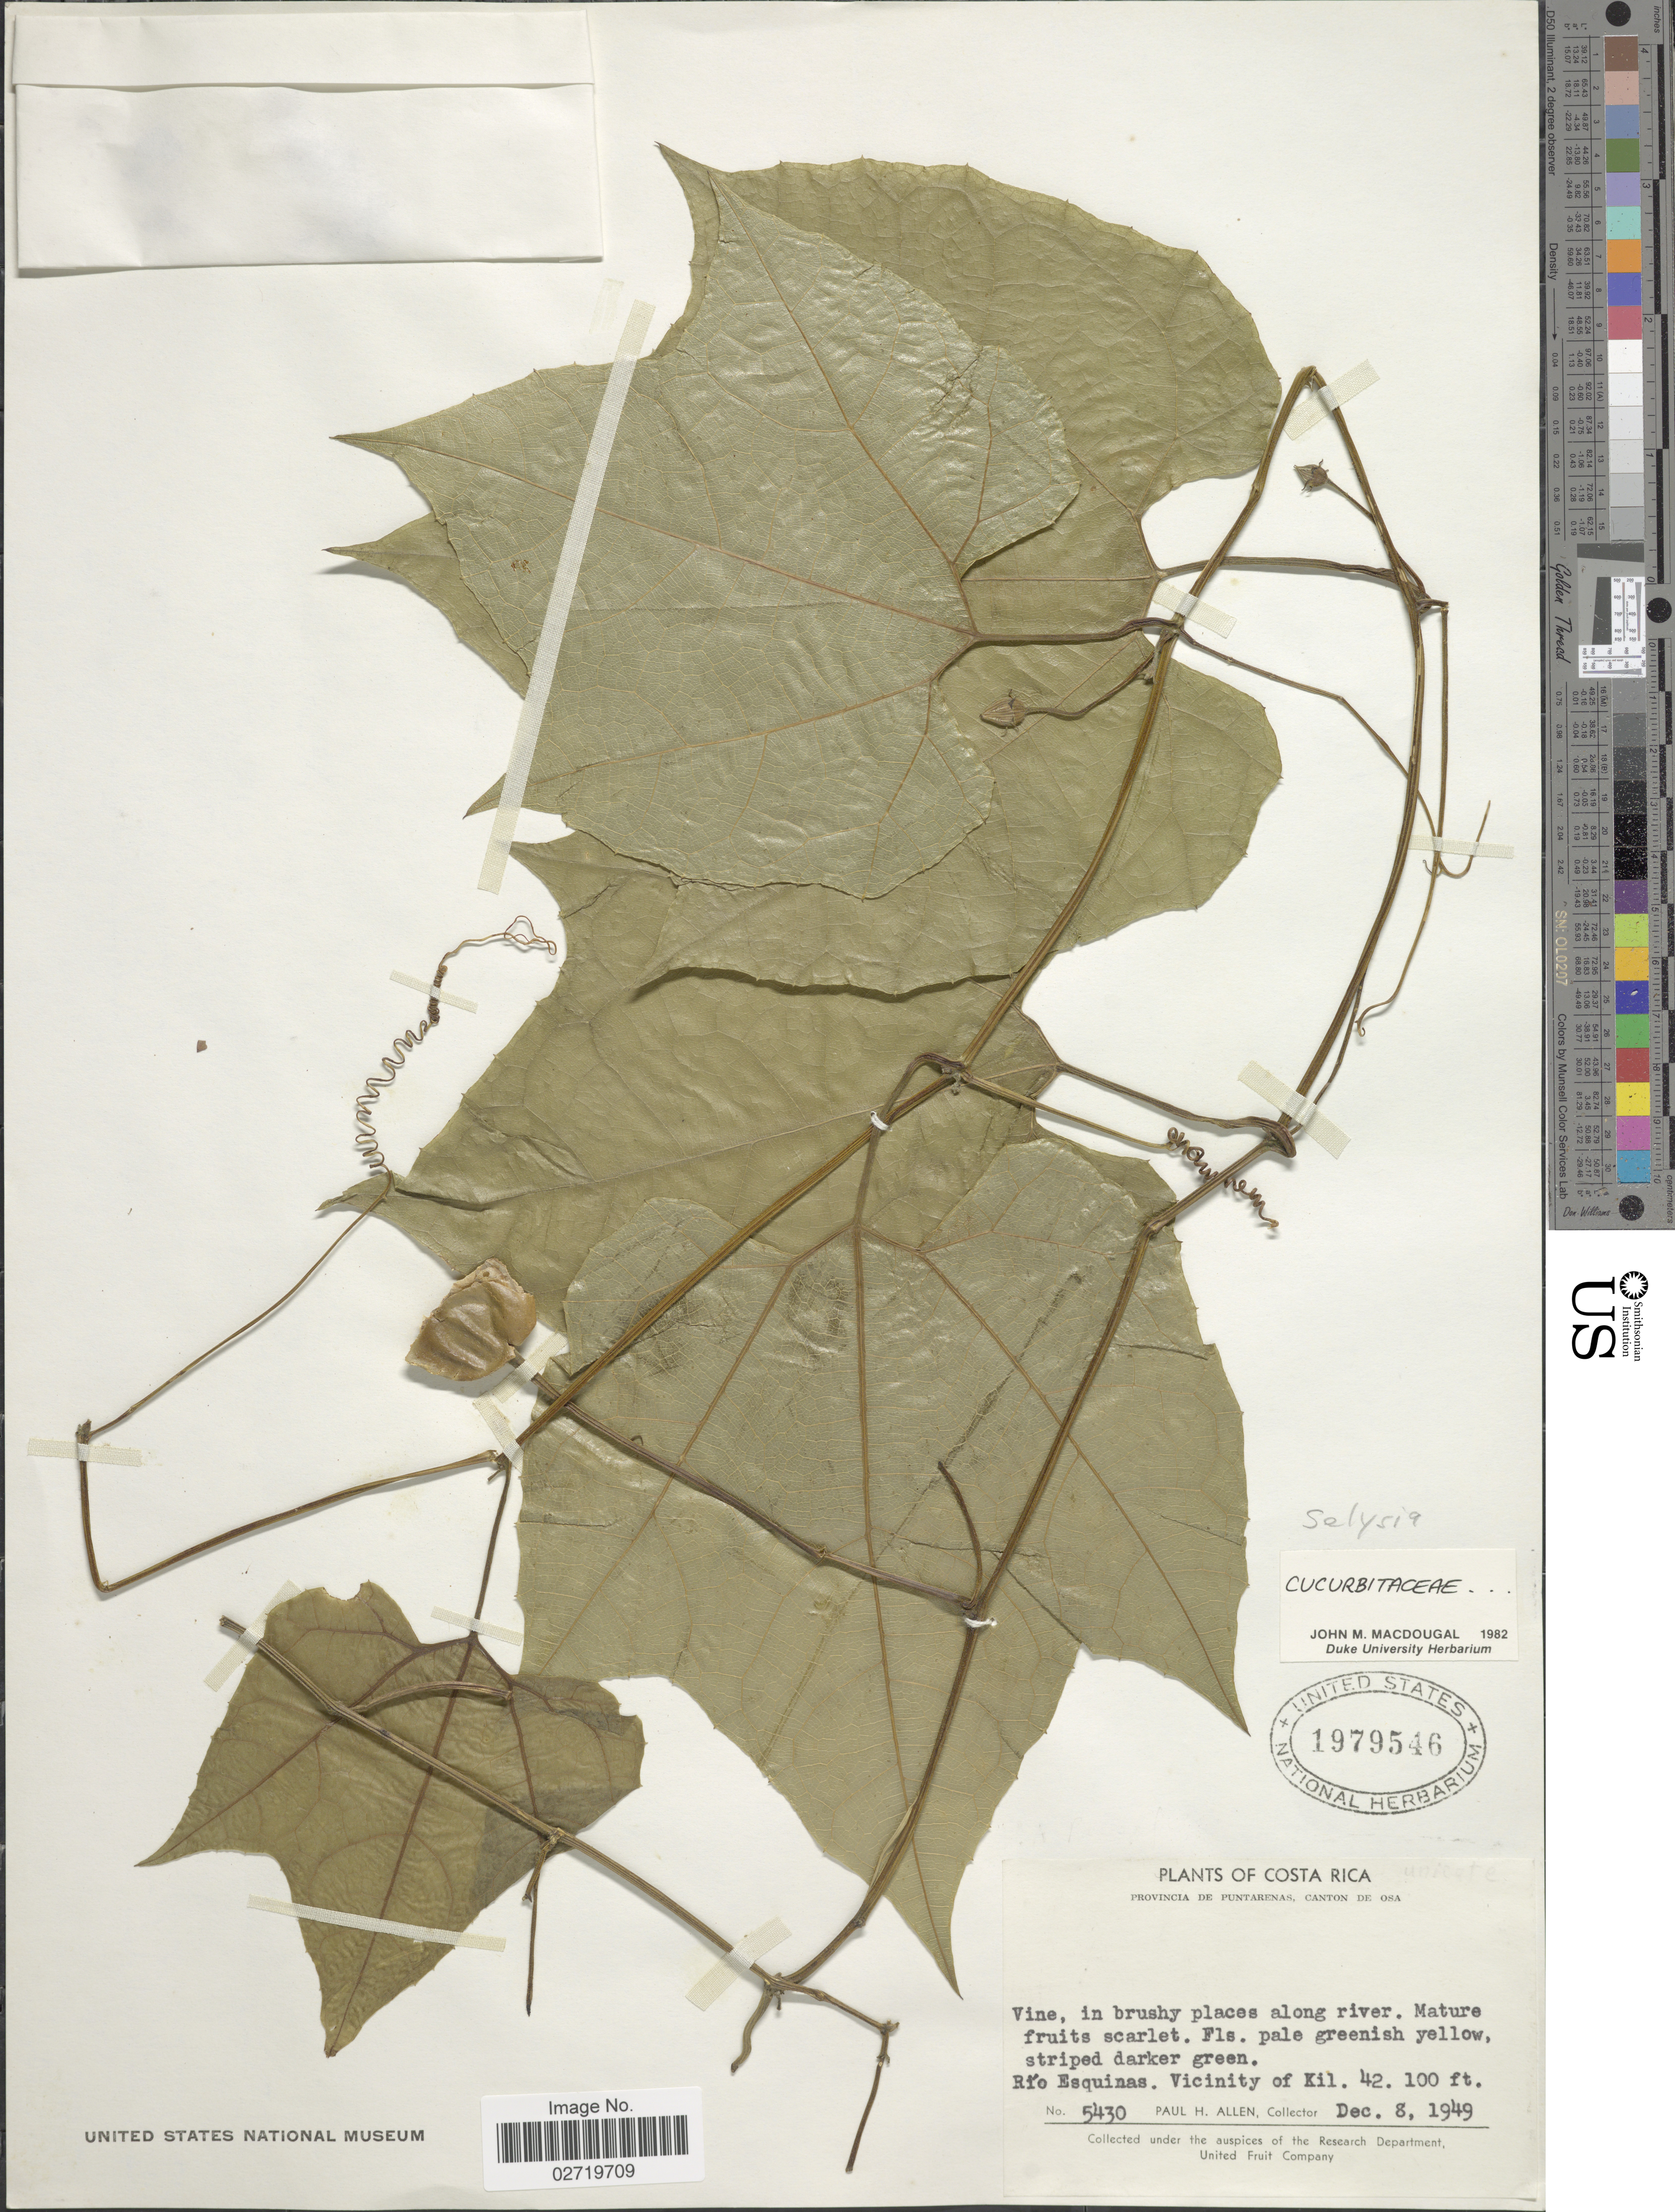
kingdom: Plantae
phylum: Tracheophyta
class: Magnoliopsida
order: Cucurbitales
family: Cucurbitaceae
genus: Selysia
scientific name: Selysia sp.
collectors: P. H. Allen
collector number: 5430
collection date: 1949-12-08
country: Costa Rica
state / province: Puntarenas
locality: Canton de Osa. Río Esquinas. Vicinity of Kil. 42.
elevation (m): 30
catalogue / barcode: US 1979546